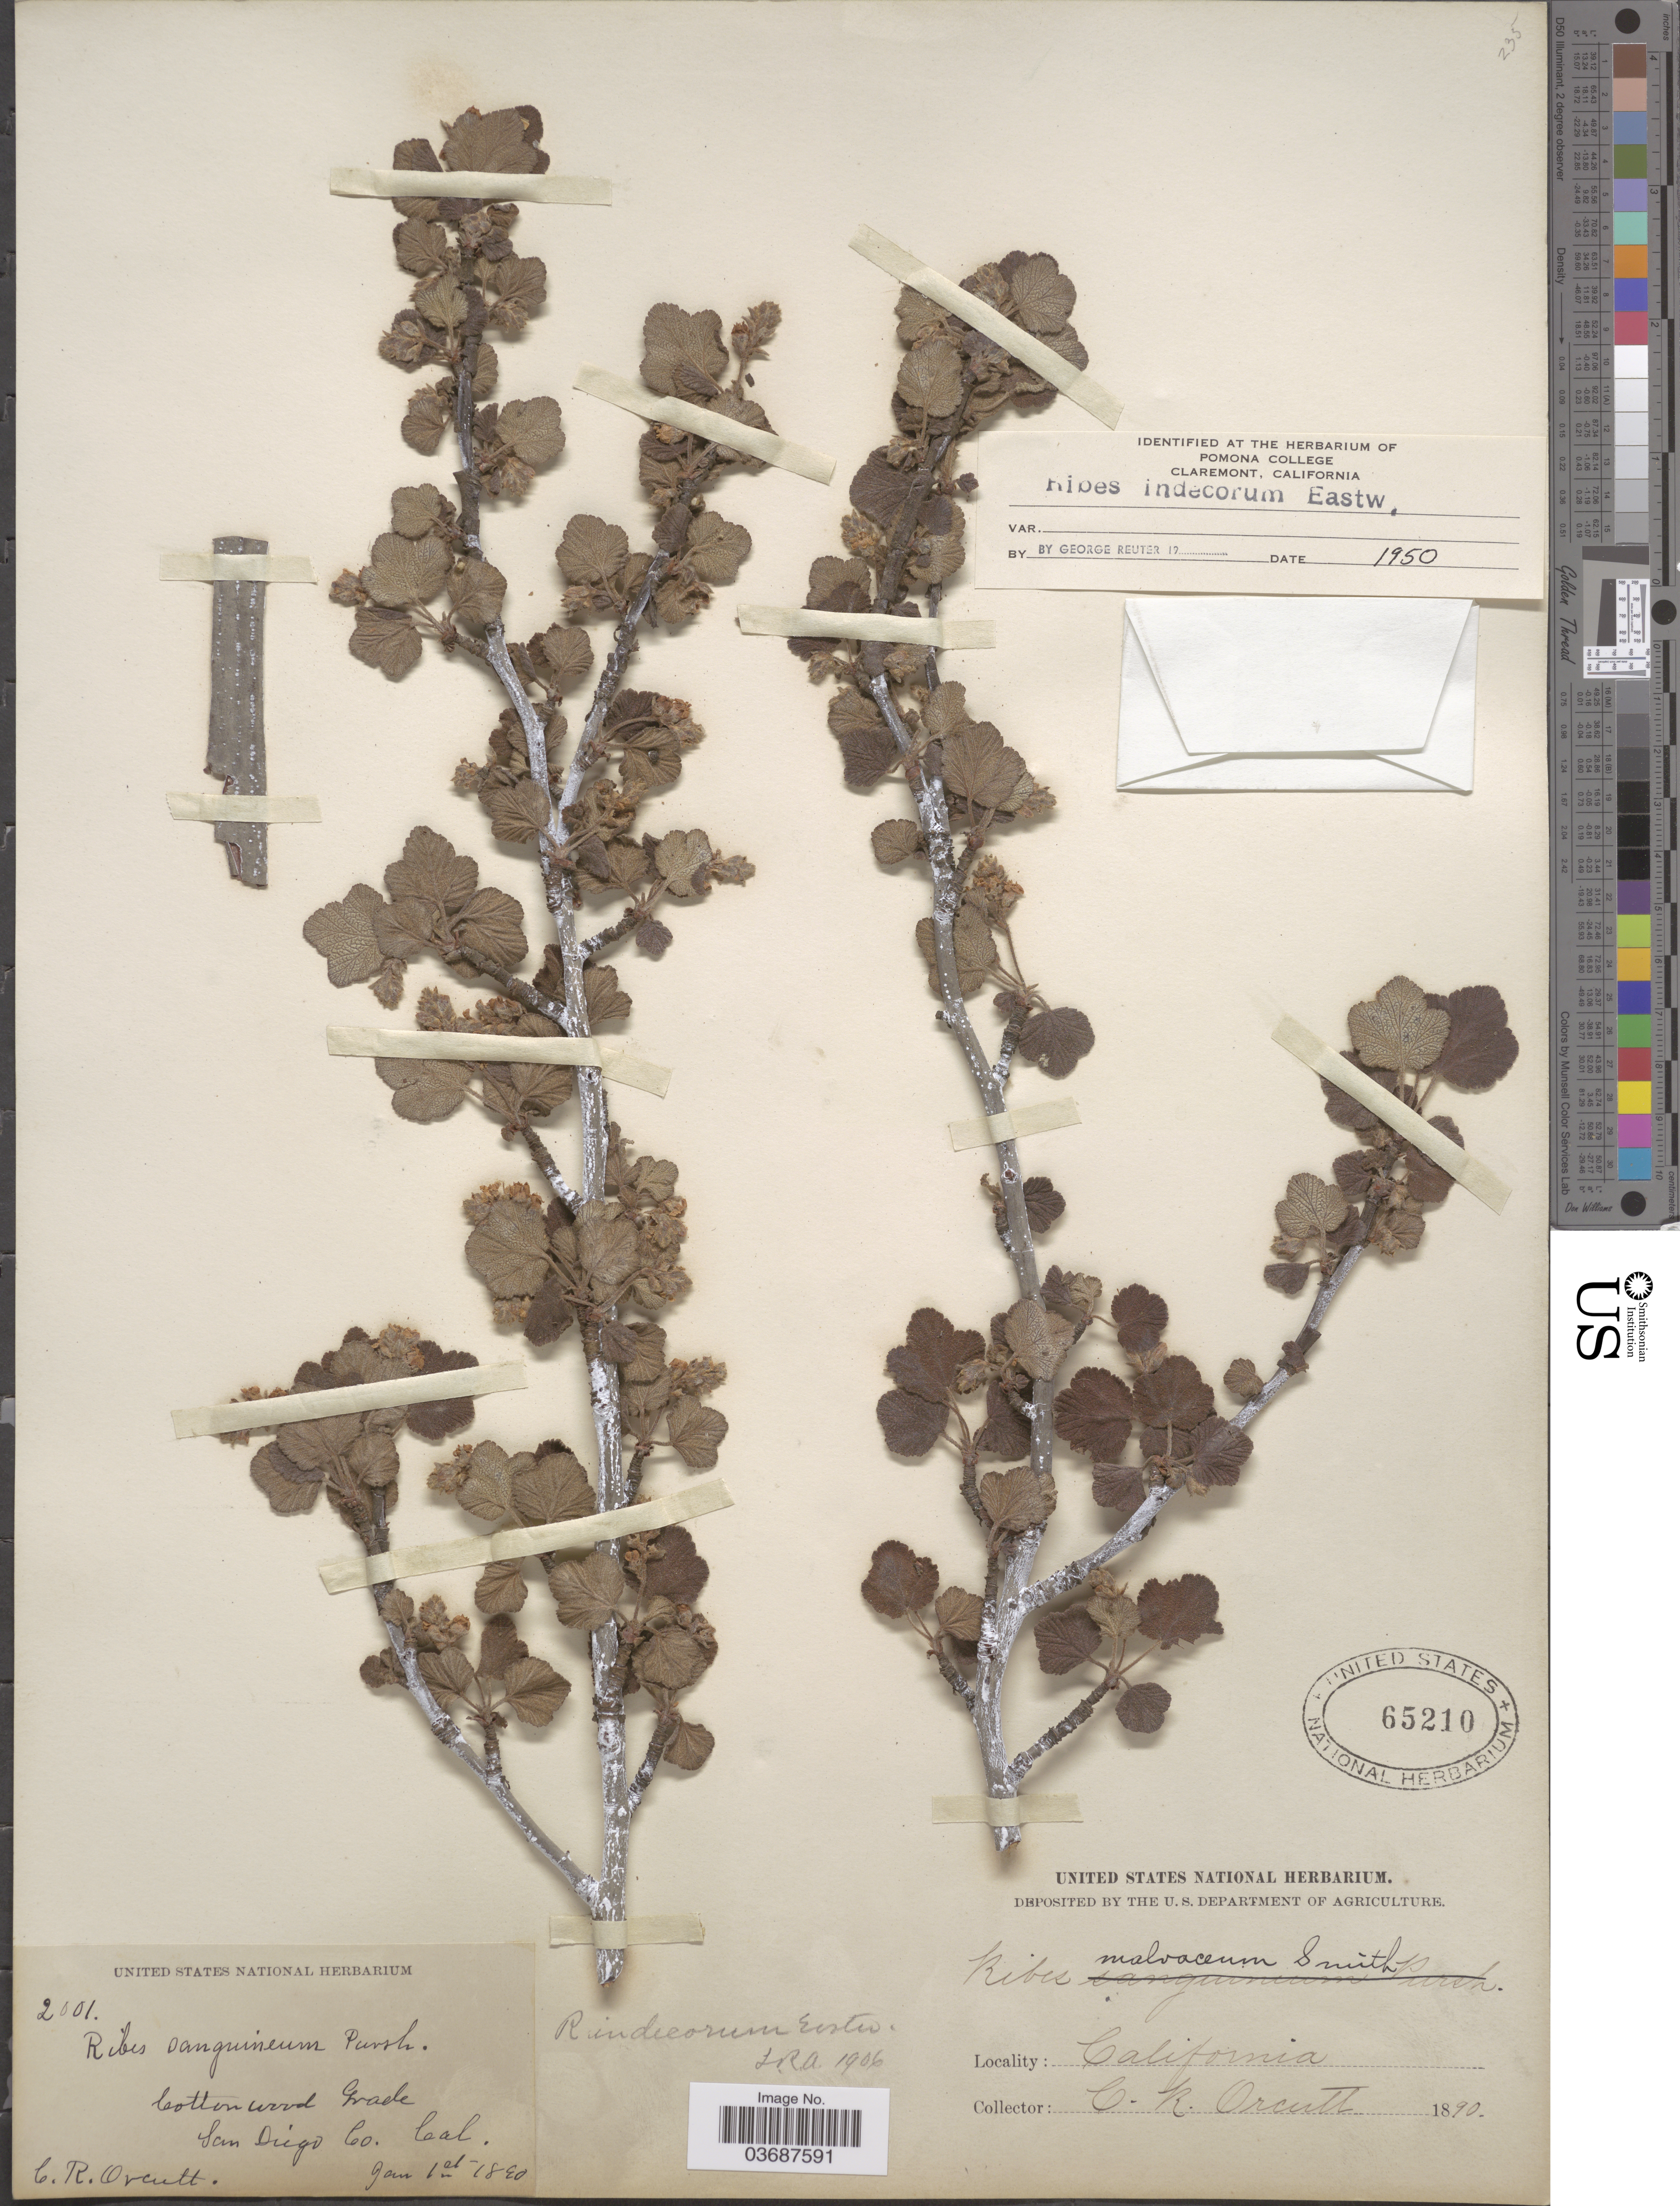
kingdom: Plantae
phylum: Tracheophyta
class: Magnoliopsida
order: Saxifragales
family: Grossulariaceae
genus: Ribes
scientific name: Ribes indecorum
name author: Eastw.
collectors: C. R. Orcutt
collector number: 2001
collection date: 1890-01-01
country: United States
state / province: California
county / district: San Diego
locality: Cotonwood Grade. San Diego Co.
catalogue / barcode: US 65210